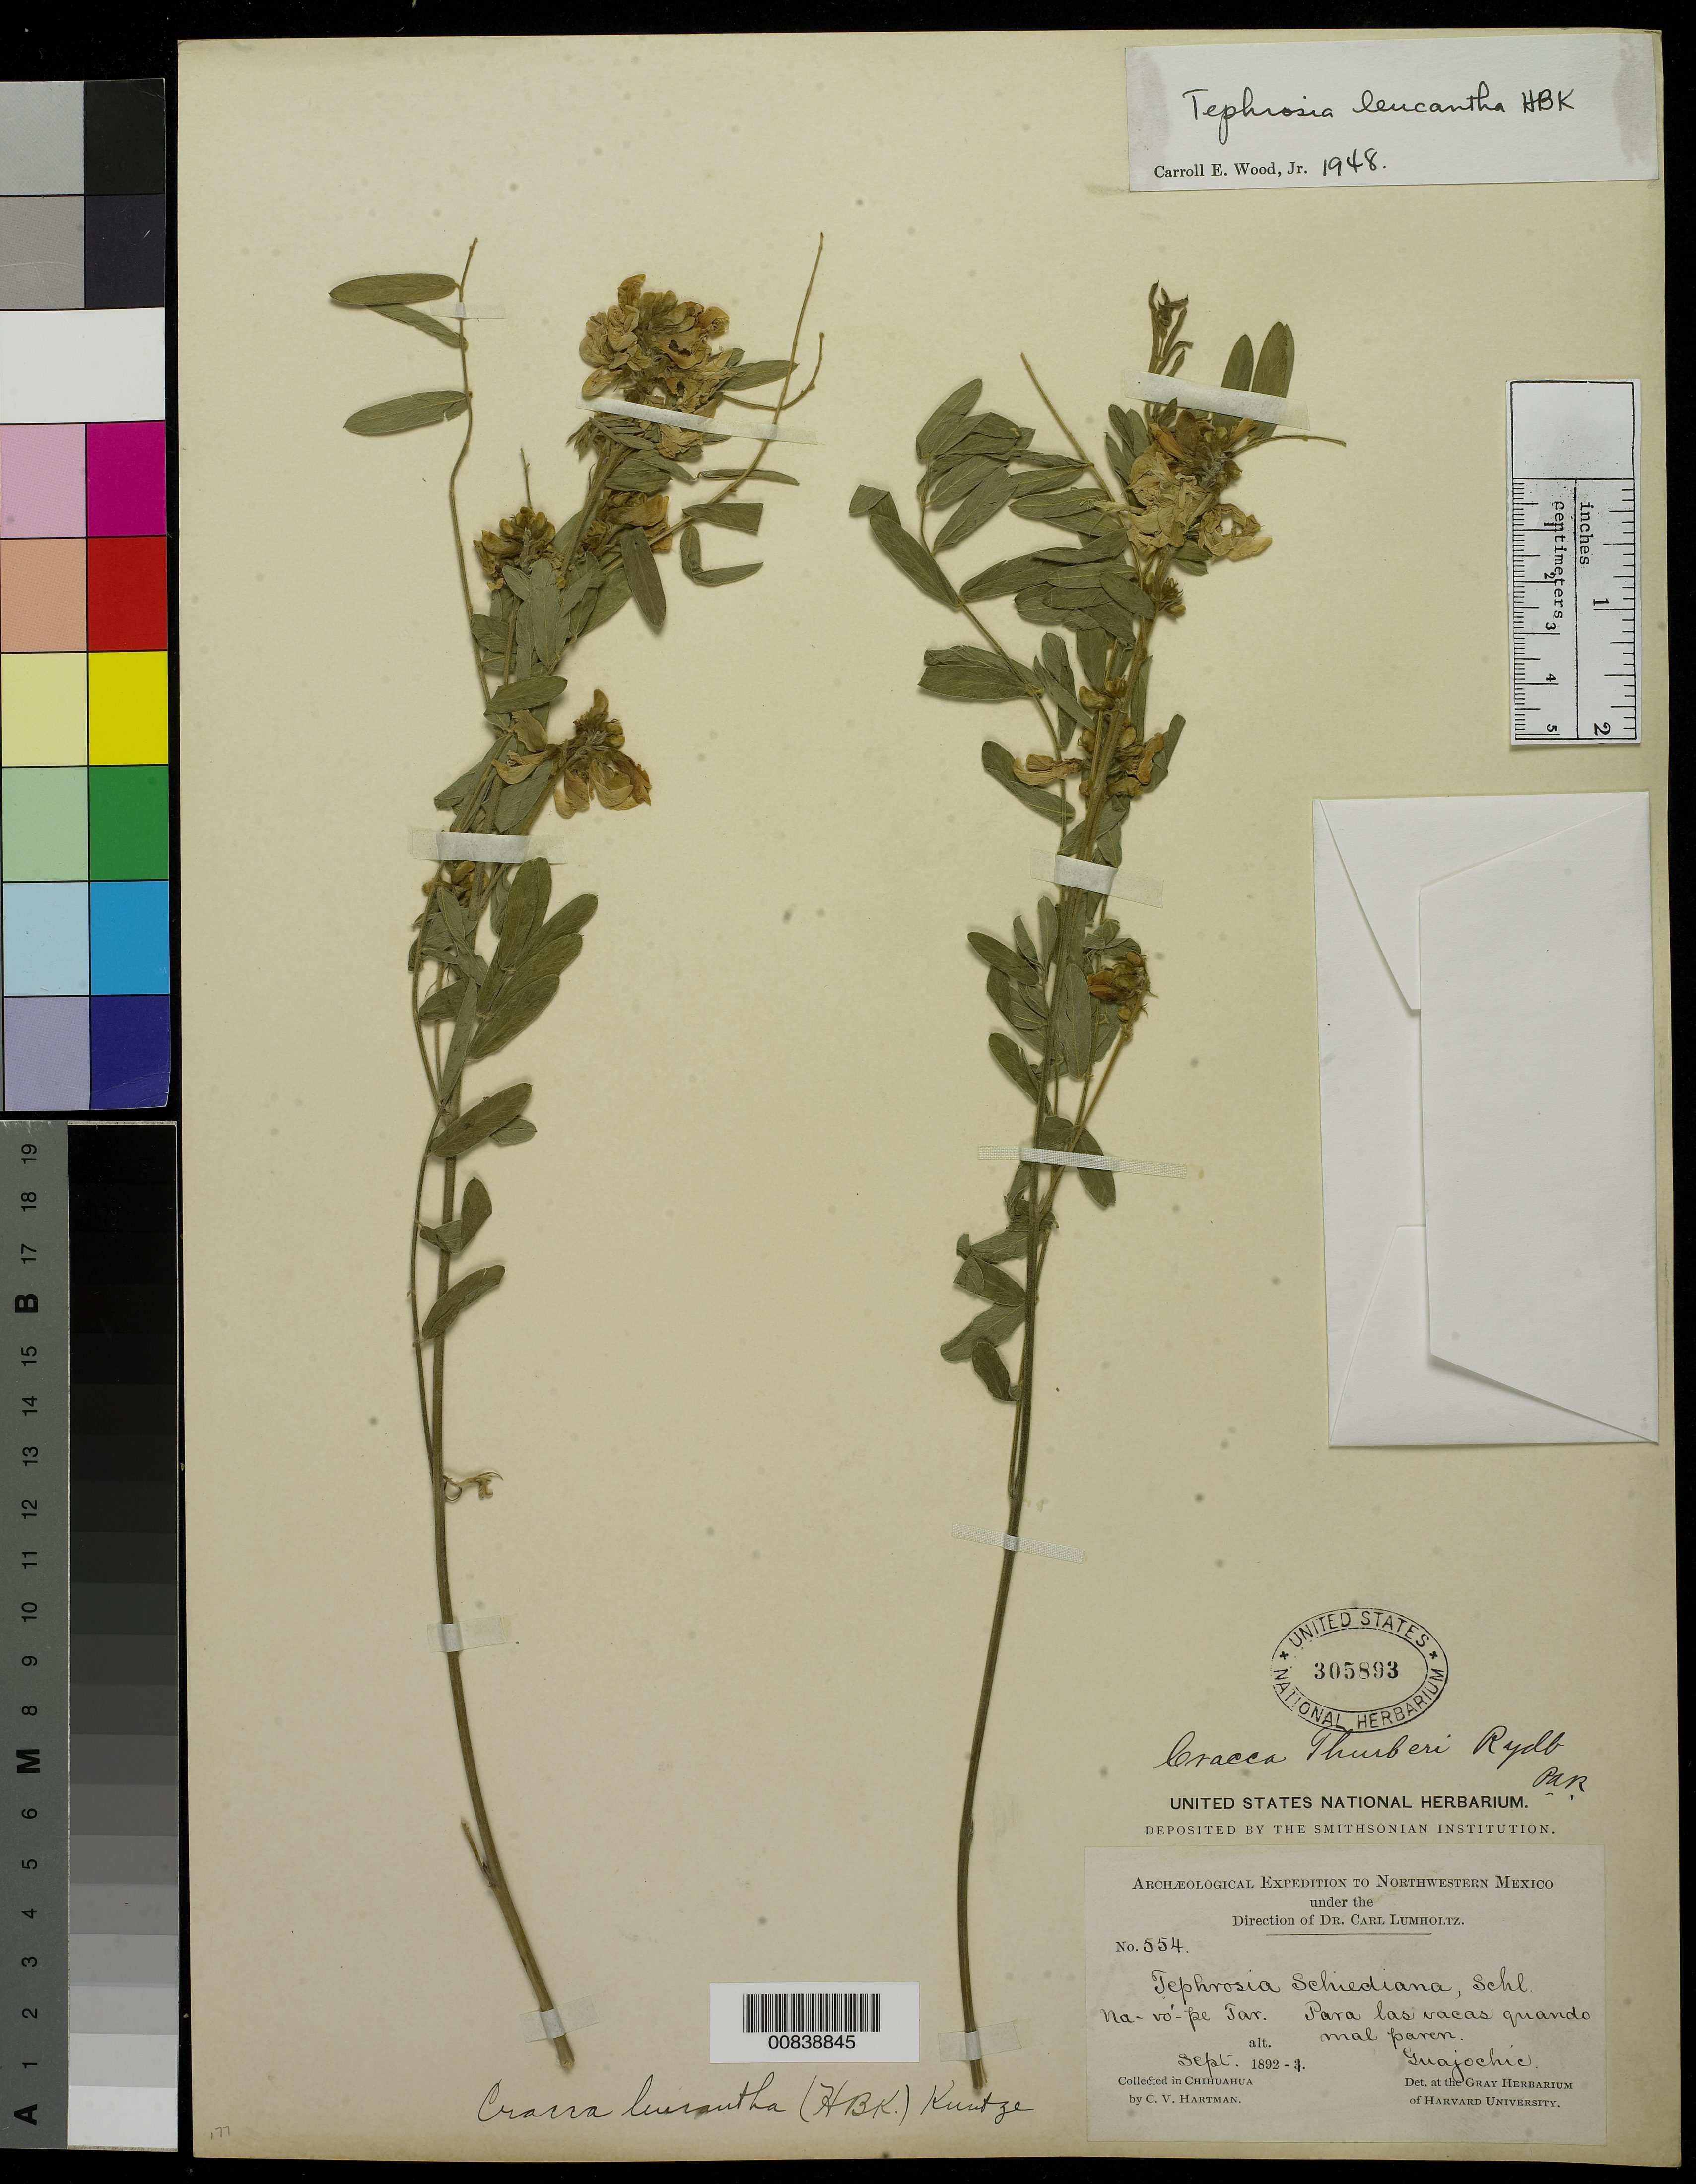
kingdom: Plantae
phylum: Tracheophyta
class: Magnoliopsida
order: Fabales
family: Fabaceae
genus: Tephrosia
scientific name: Tephrosia leucantha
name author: Kunth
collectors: C. V. Hartman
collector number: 554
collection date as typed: Sep 1892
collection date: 1892-09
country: Mexico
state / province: Chihuahua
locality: Guajochic, Chihuahua.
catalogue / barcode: US 305893